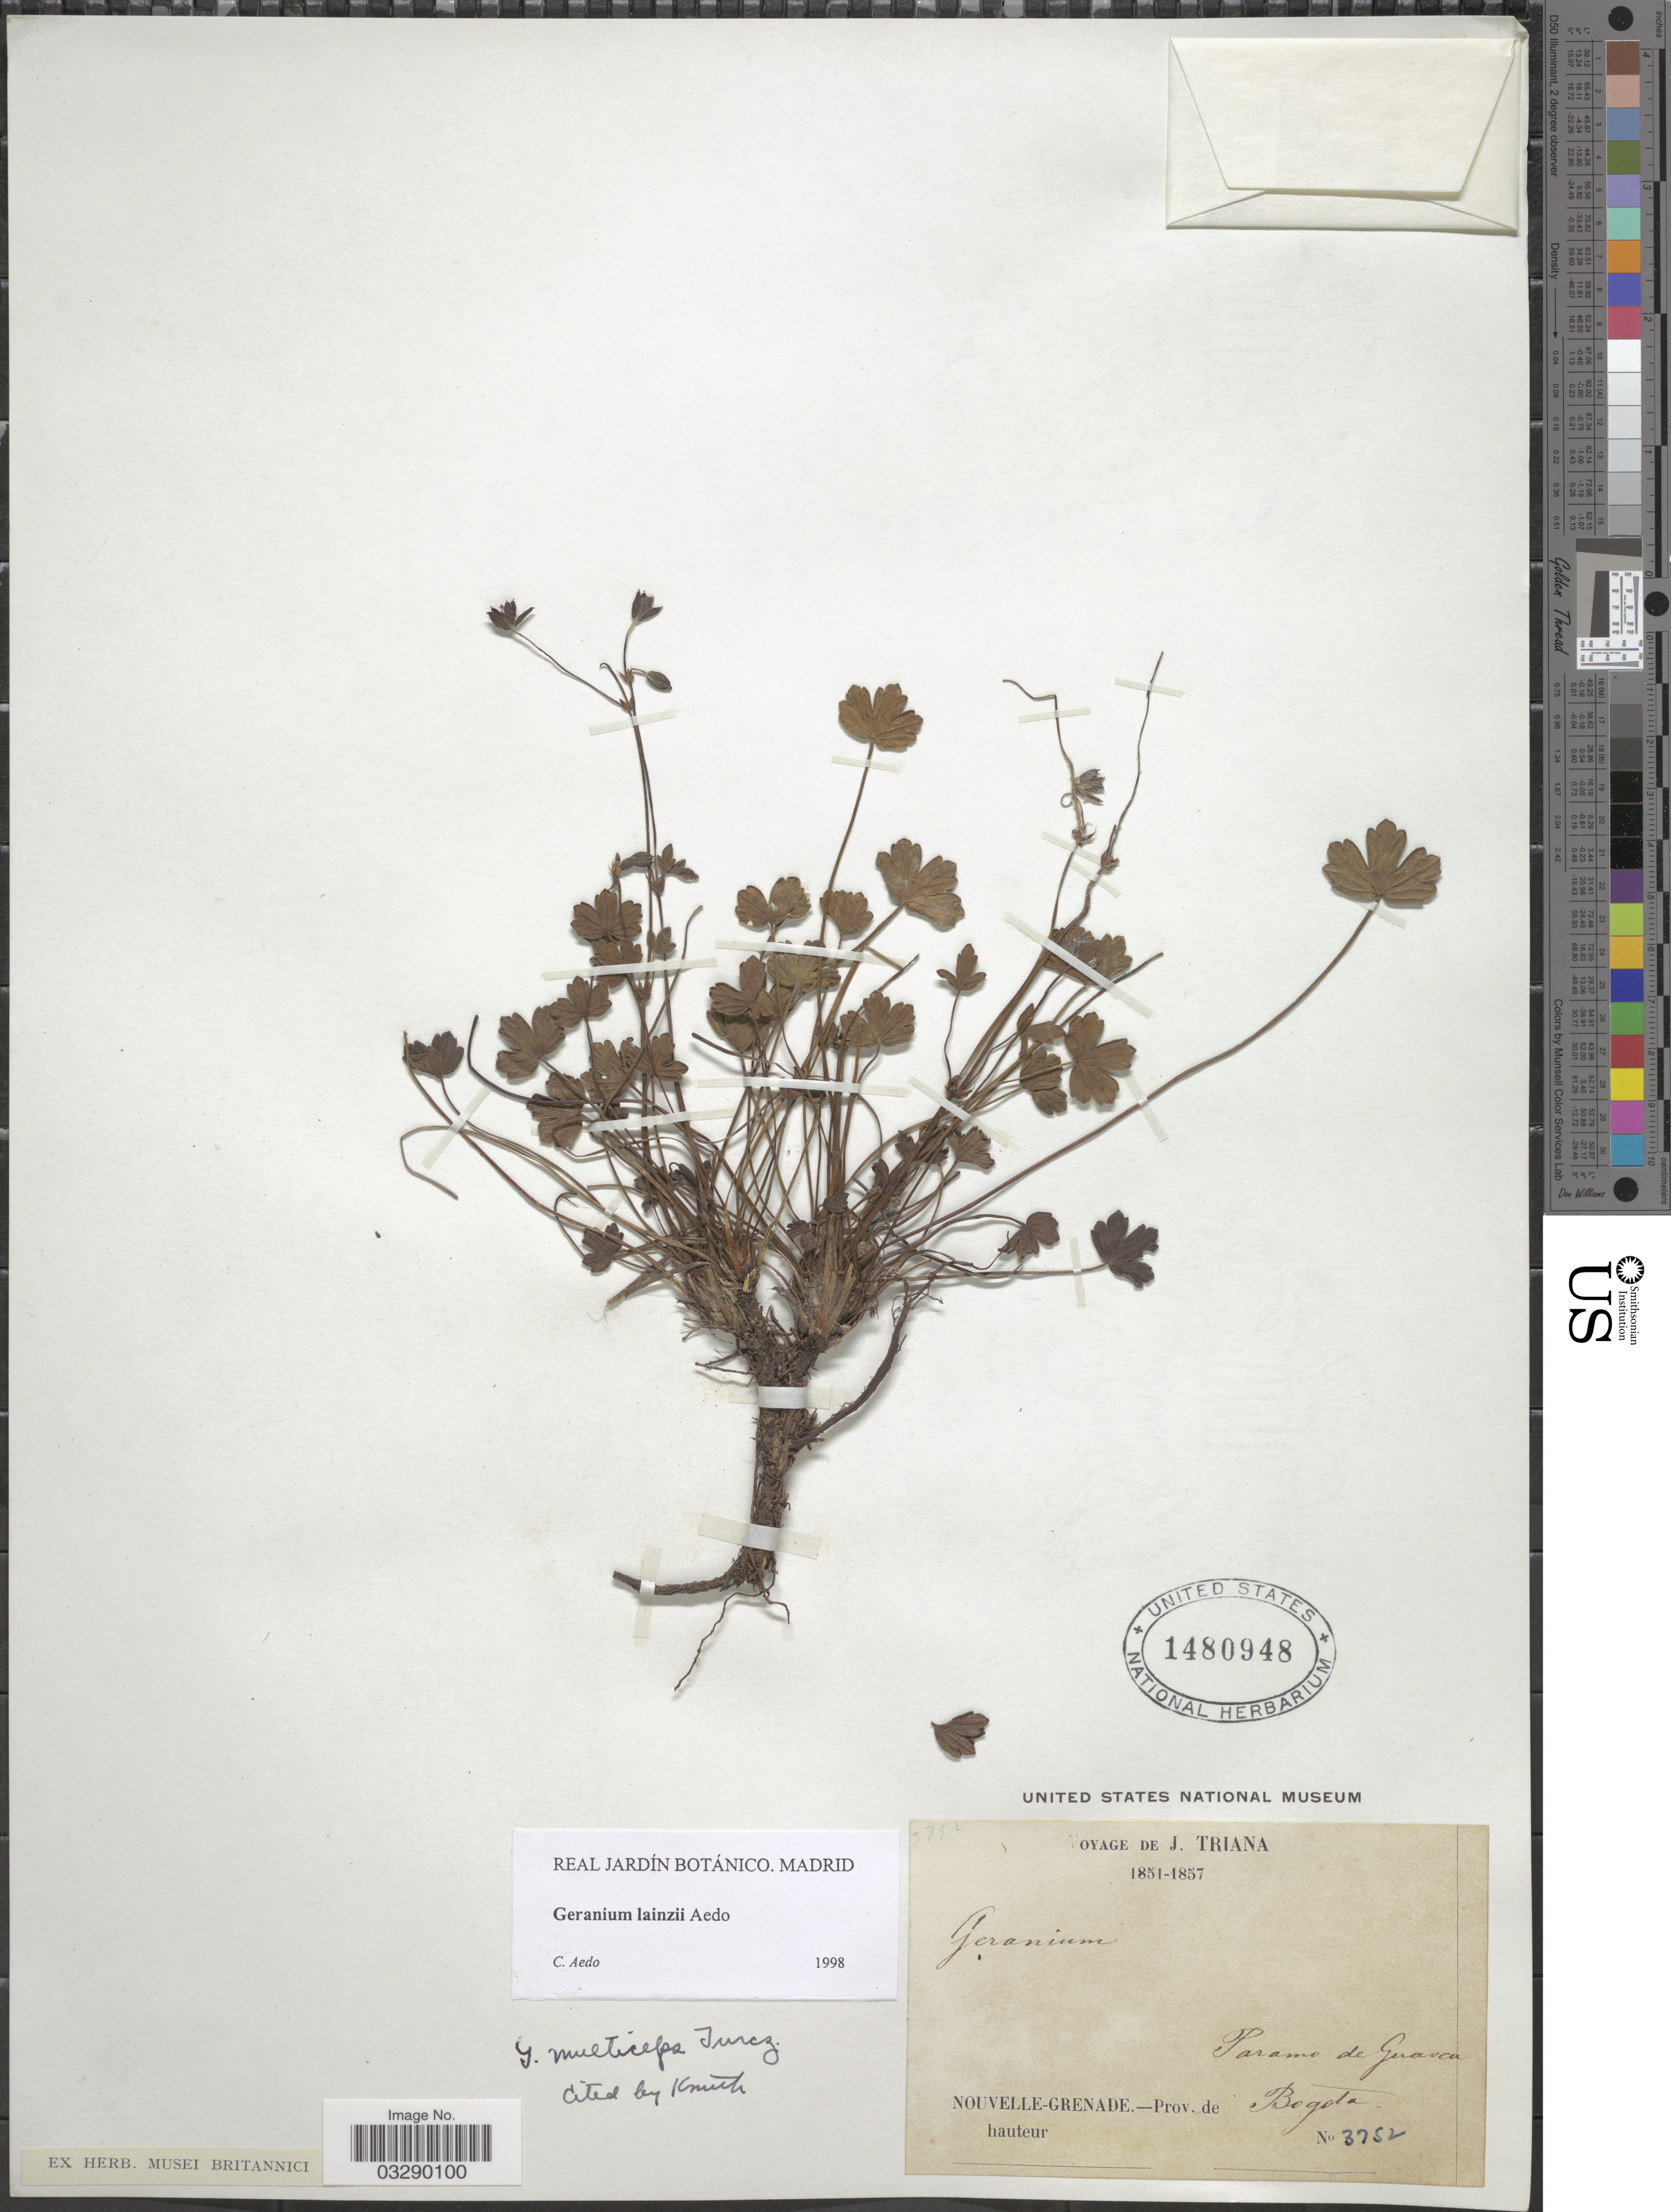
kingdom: Plantae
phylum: Tracheophyta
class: Magnoliopsida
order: Geraniales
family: Geraniaceae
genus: Geranium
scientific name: Geranium lainzii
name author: Aedo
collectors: J. Triana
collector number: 3752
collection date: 1851/1857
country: Colombia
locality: Nouvelle-Grenade. Paramo de Guasca. Bogota.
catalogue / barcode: US 1480948